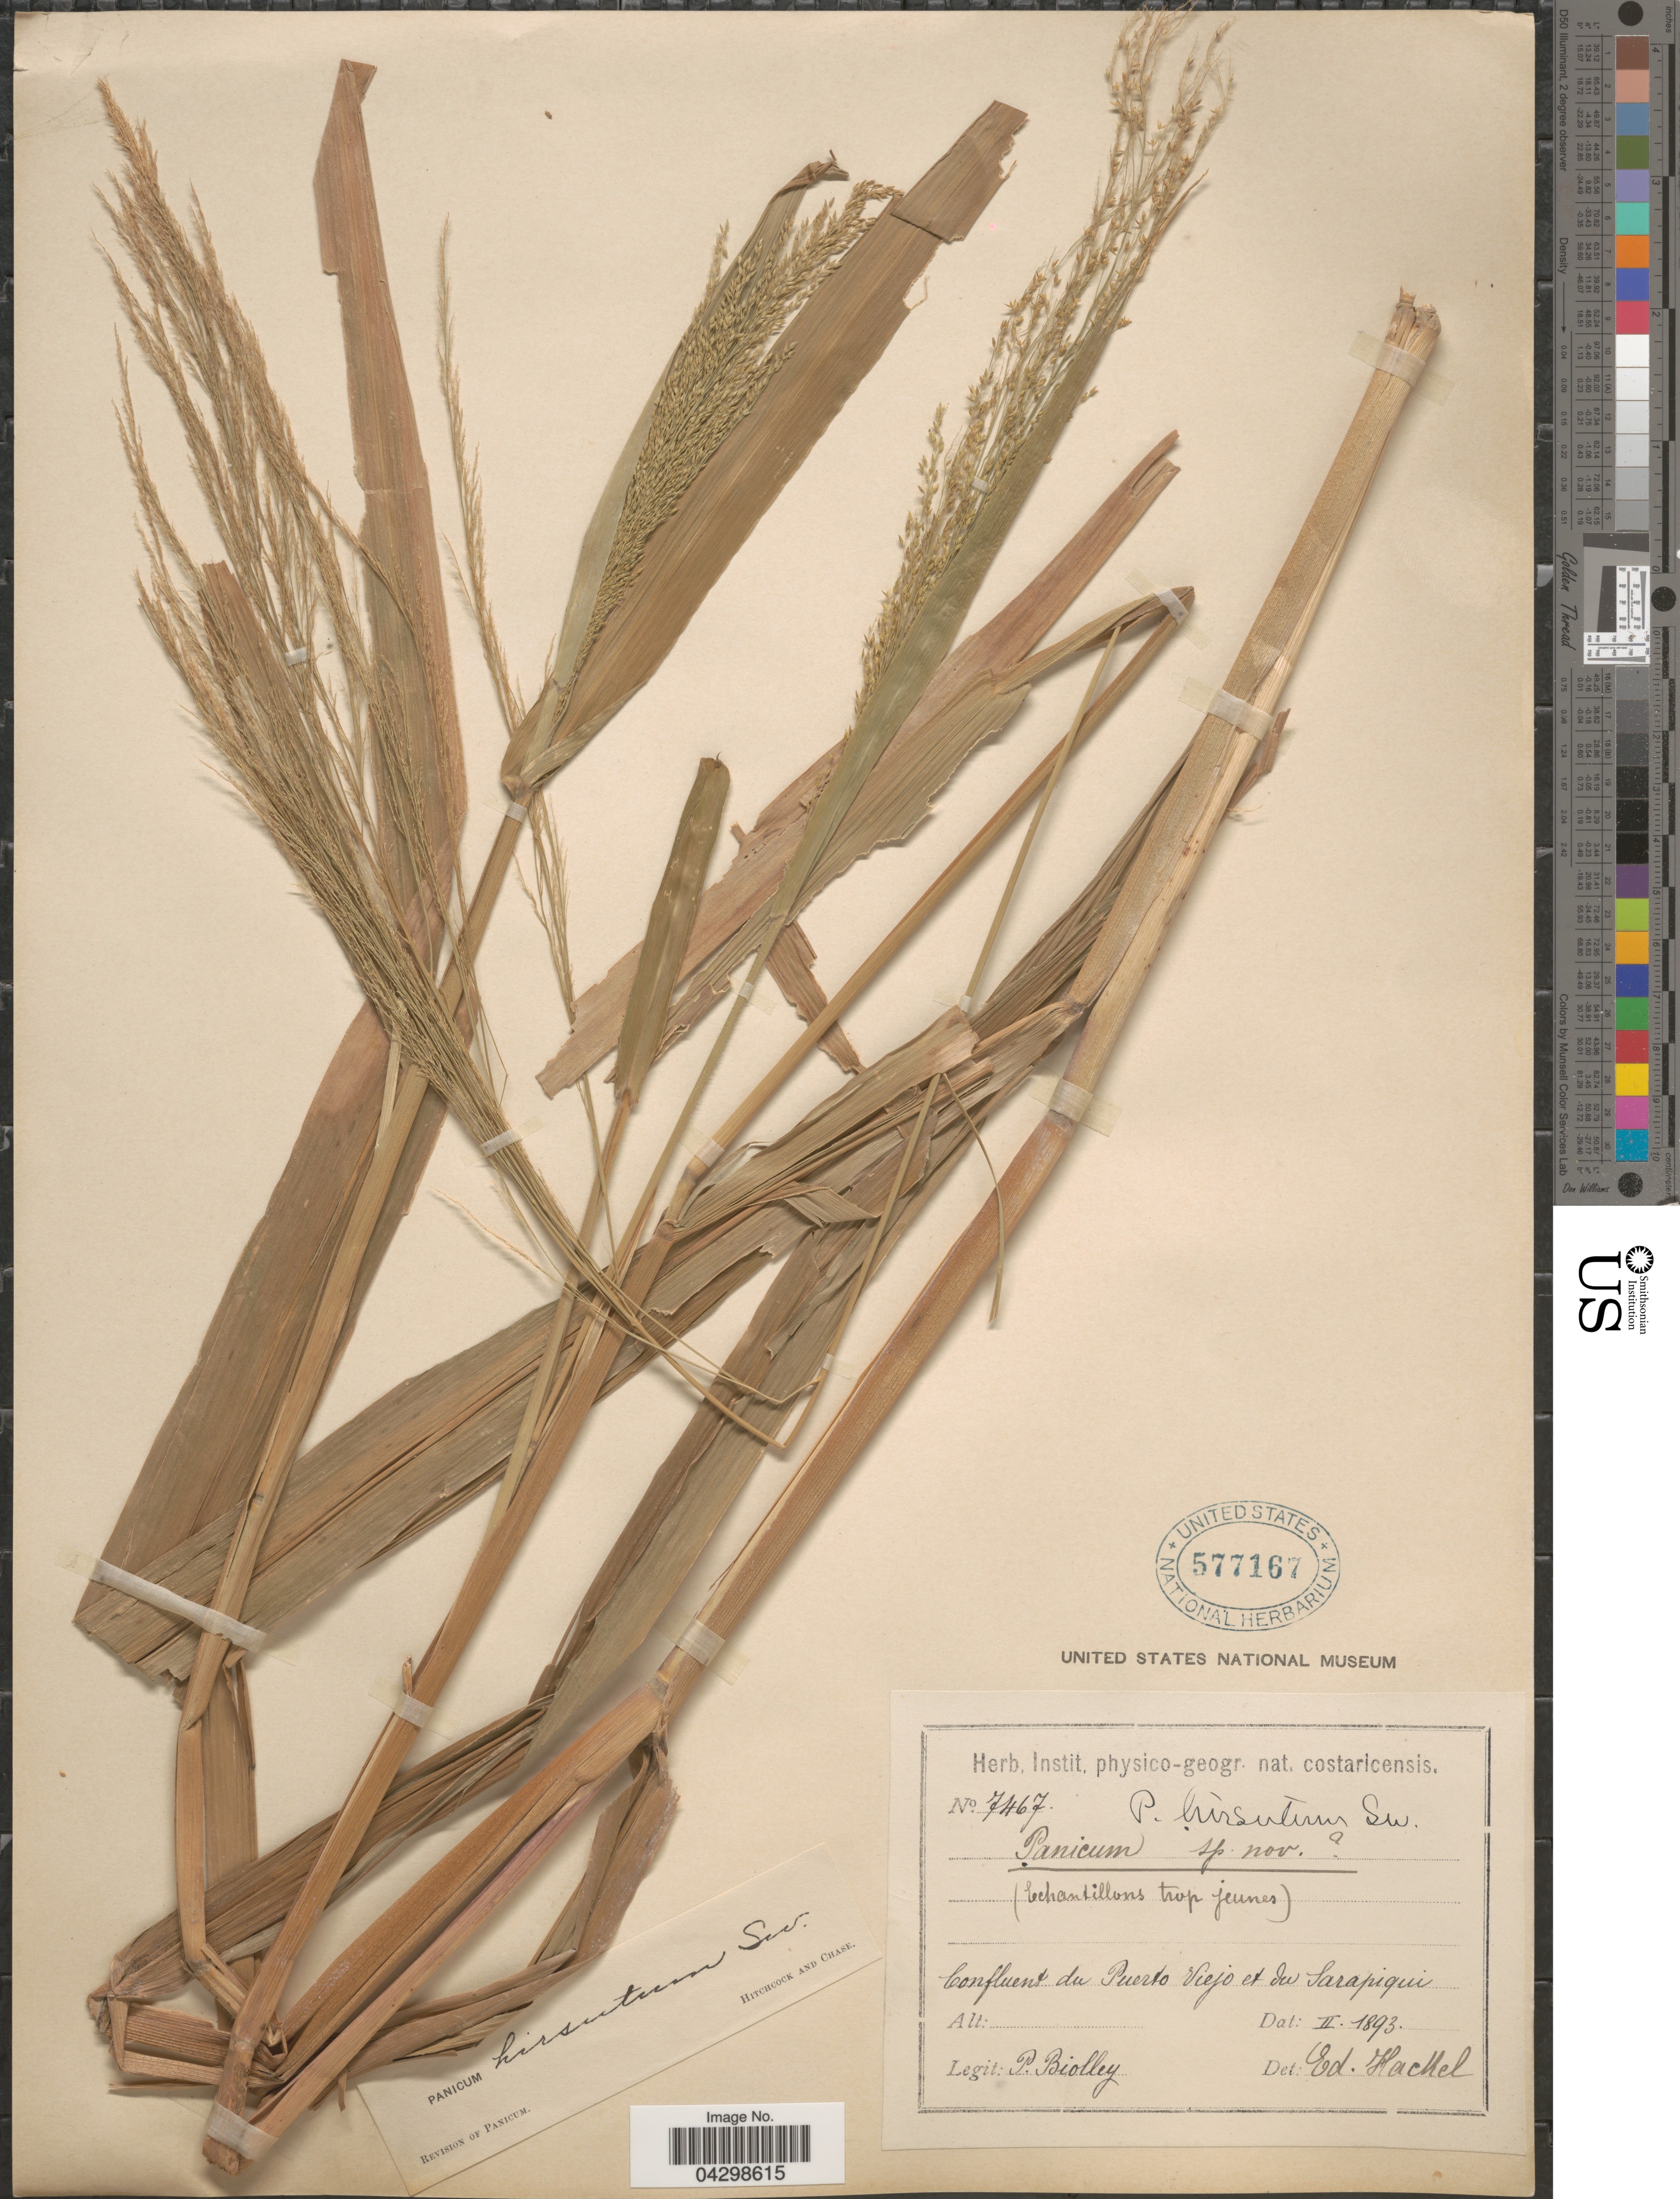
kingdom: Plantae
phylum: Tracheophyta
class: Liliopsida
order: Poales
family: Poaceae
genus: Panicum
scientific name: Panicum hirsutum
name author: Sw.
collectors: P. Biolley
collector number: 7467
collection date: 1893-02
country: Costa Rica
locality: Confluent du Puerto Viejo et du Sarapiqui.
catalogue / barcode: US 577167